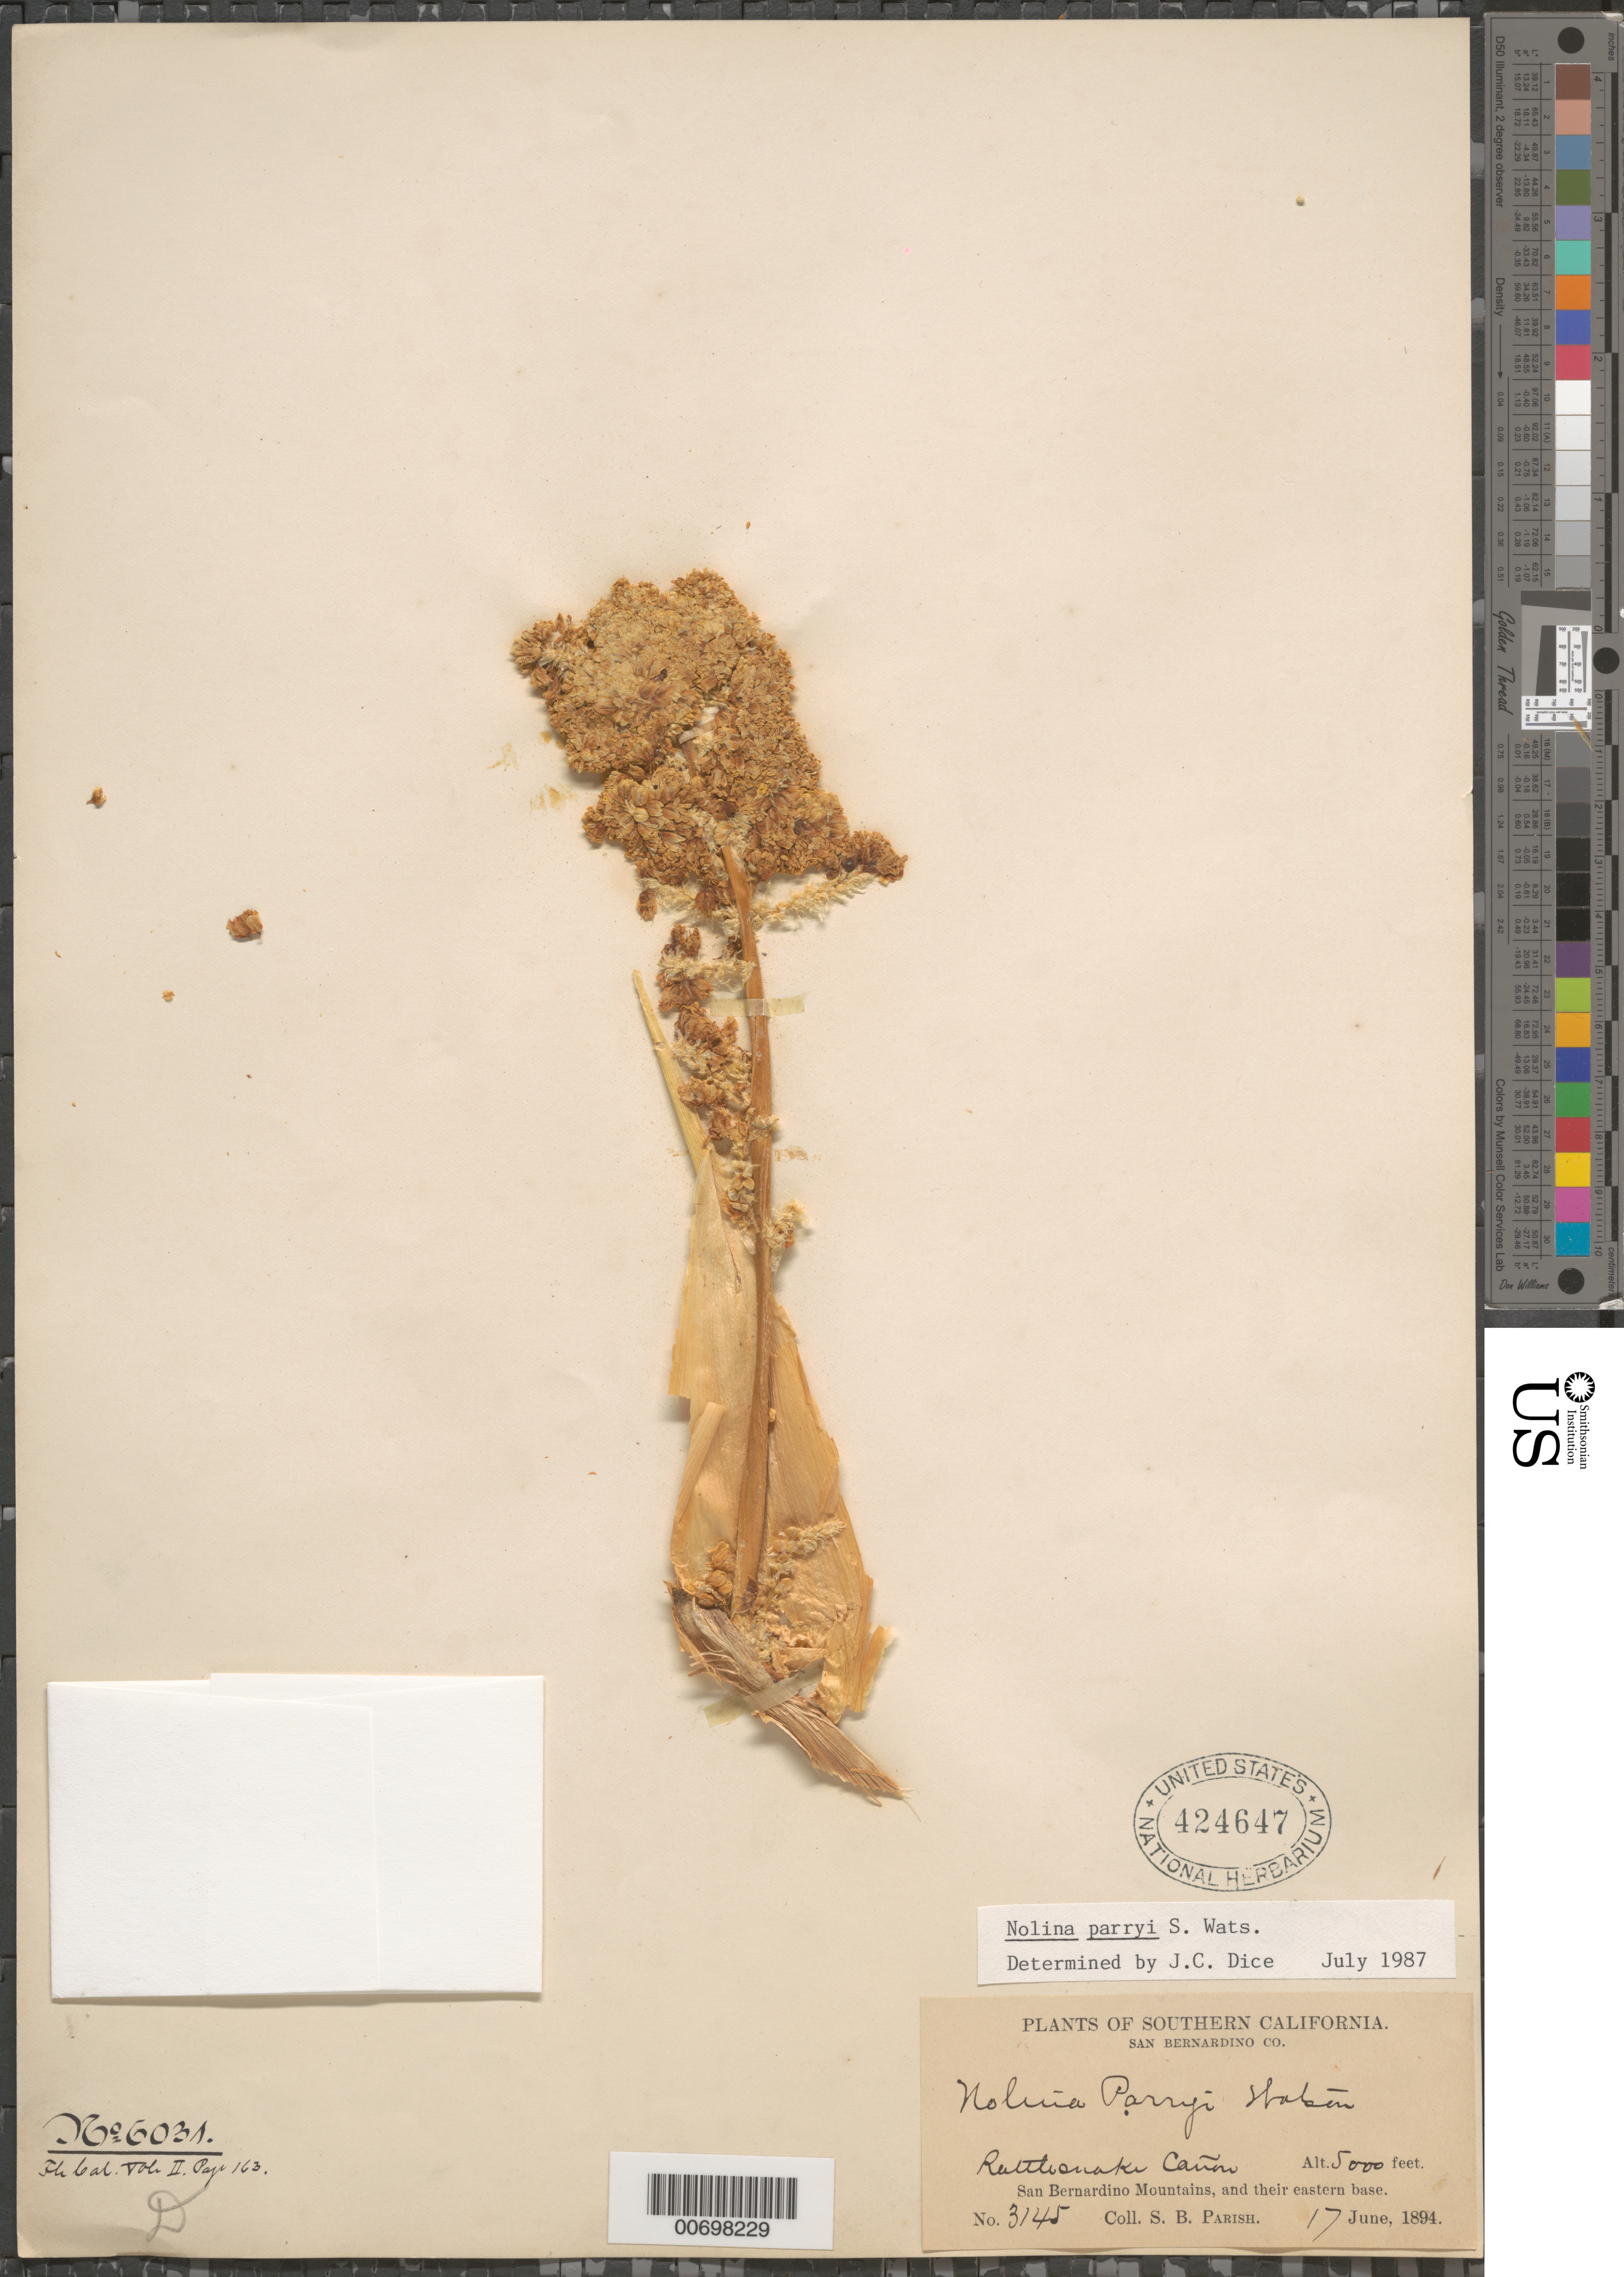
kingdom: Plantae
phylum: Tracheophyta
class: Liliopsida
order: Asparagales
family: Asparagaceae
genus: Nolina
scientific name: Nolina parryi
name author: S. Watson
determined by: Dice, J. C.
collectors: S. B. Parish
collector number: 3145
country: United States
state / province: California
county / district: San Bernardino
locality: Rattlesnake Cañon, San Bernardino Mts., and their eastern base.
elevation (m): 1524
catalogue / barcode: US 424647